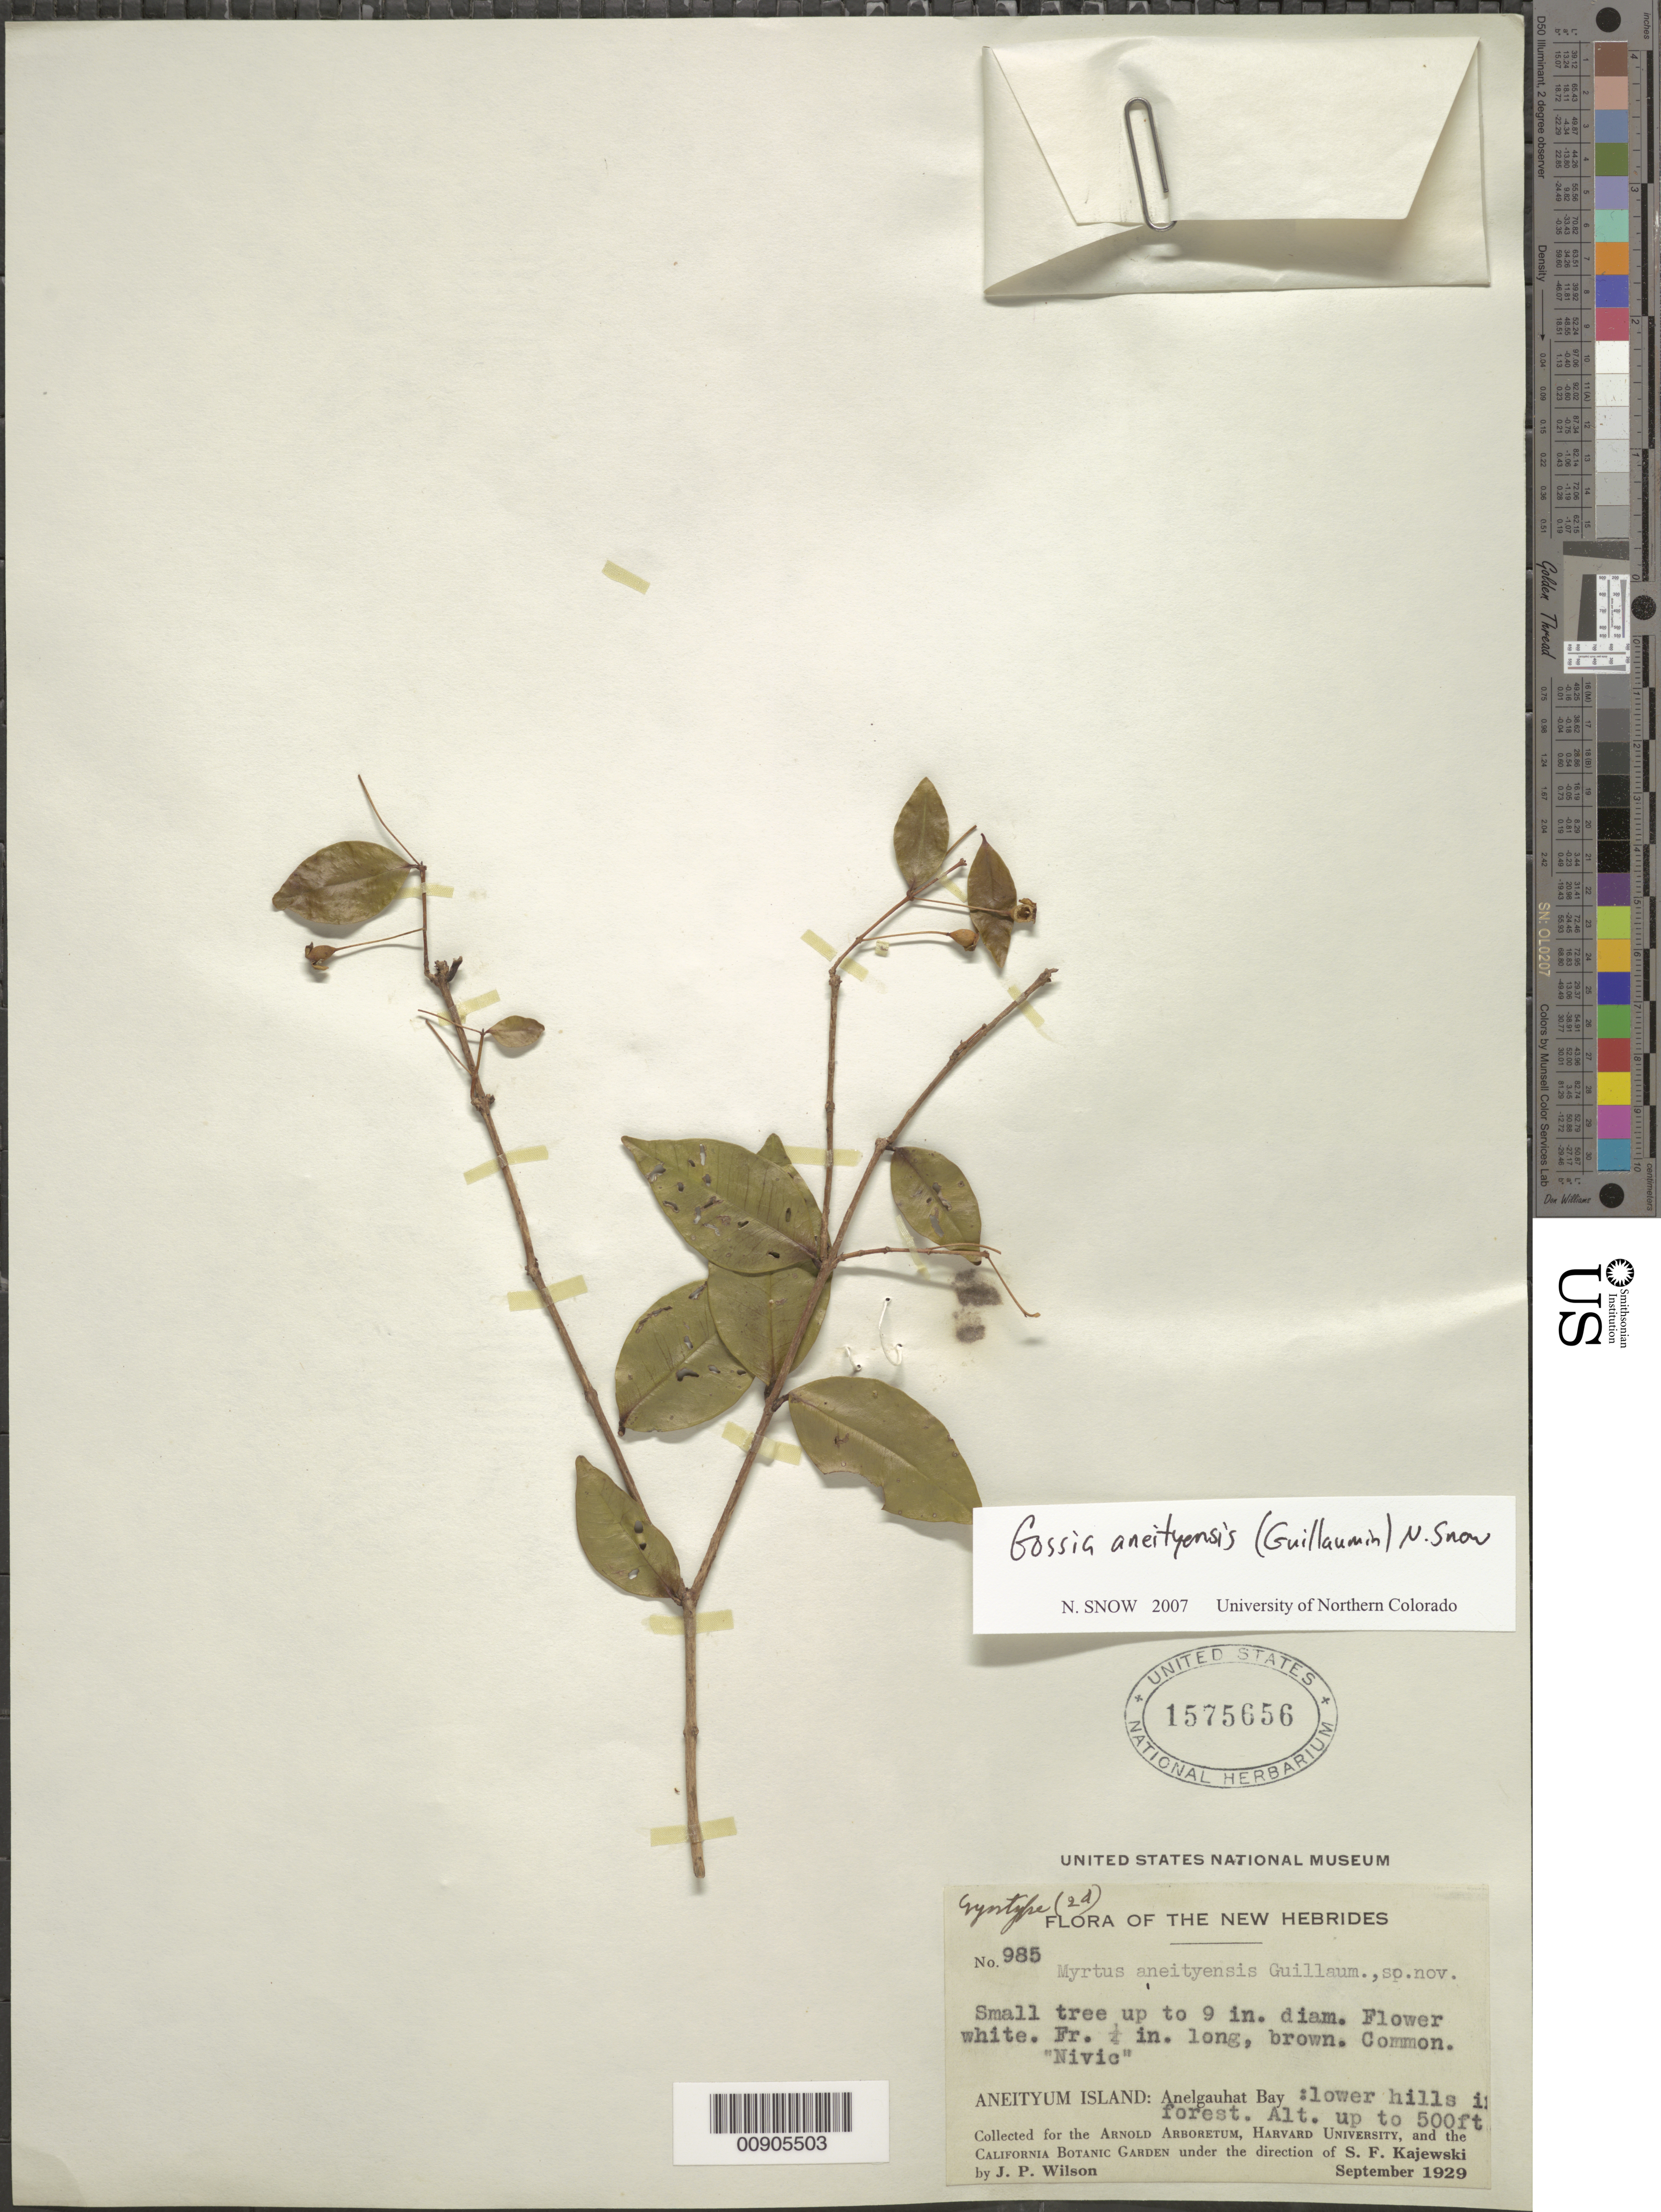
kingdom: Plantae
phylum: Tracheophyta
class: Magnoliopsida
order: Myrtales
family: Myrtaceae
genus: Gossia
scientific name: Gossia vieillardii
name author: (Brongn. & Gris) N. Snow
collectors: J. P. Wilson & S. Kajewski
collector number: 985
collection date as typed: Sep 1929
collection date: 1929-09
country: Vanuatu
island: Anatom [Aneityum]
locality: Aneityum Island: Anelgauhat Bay, New Hebrides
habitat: Lower hills in forest.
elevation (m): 0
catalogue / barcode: US 1575656